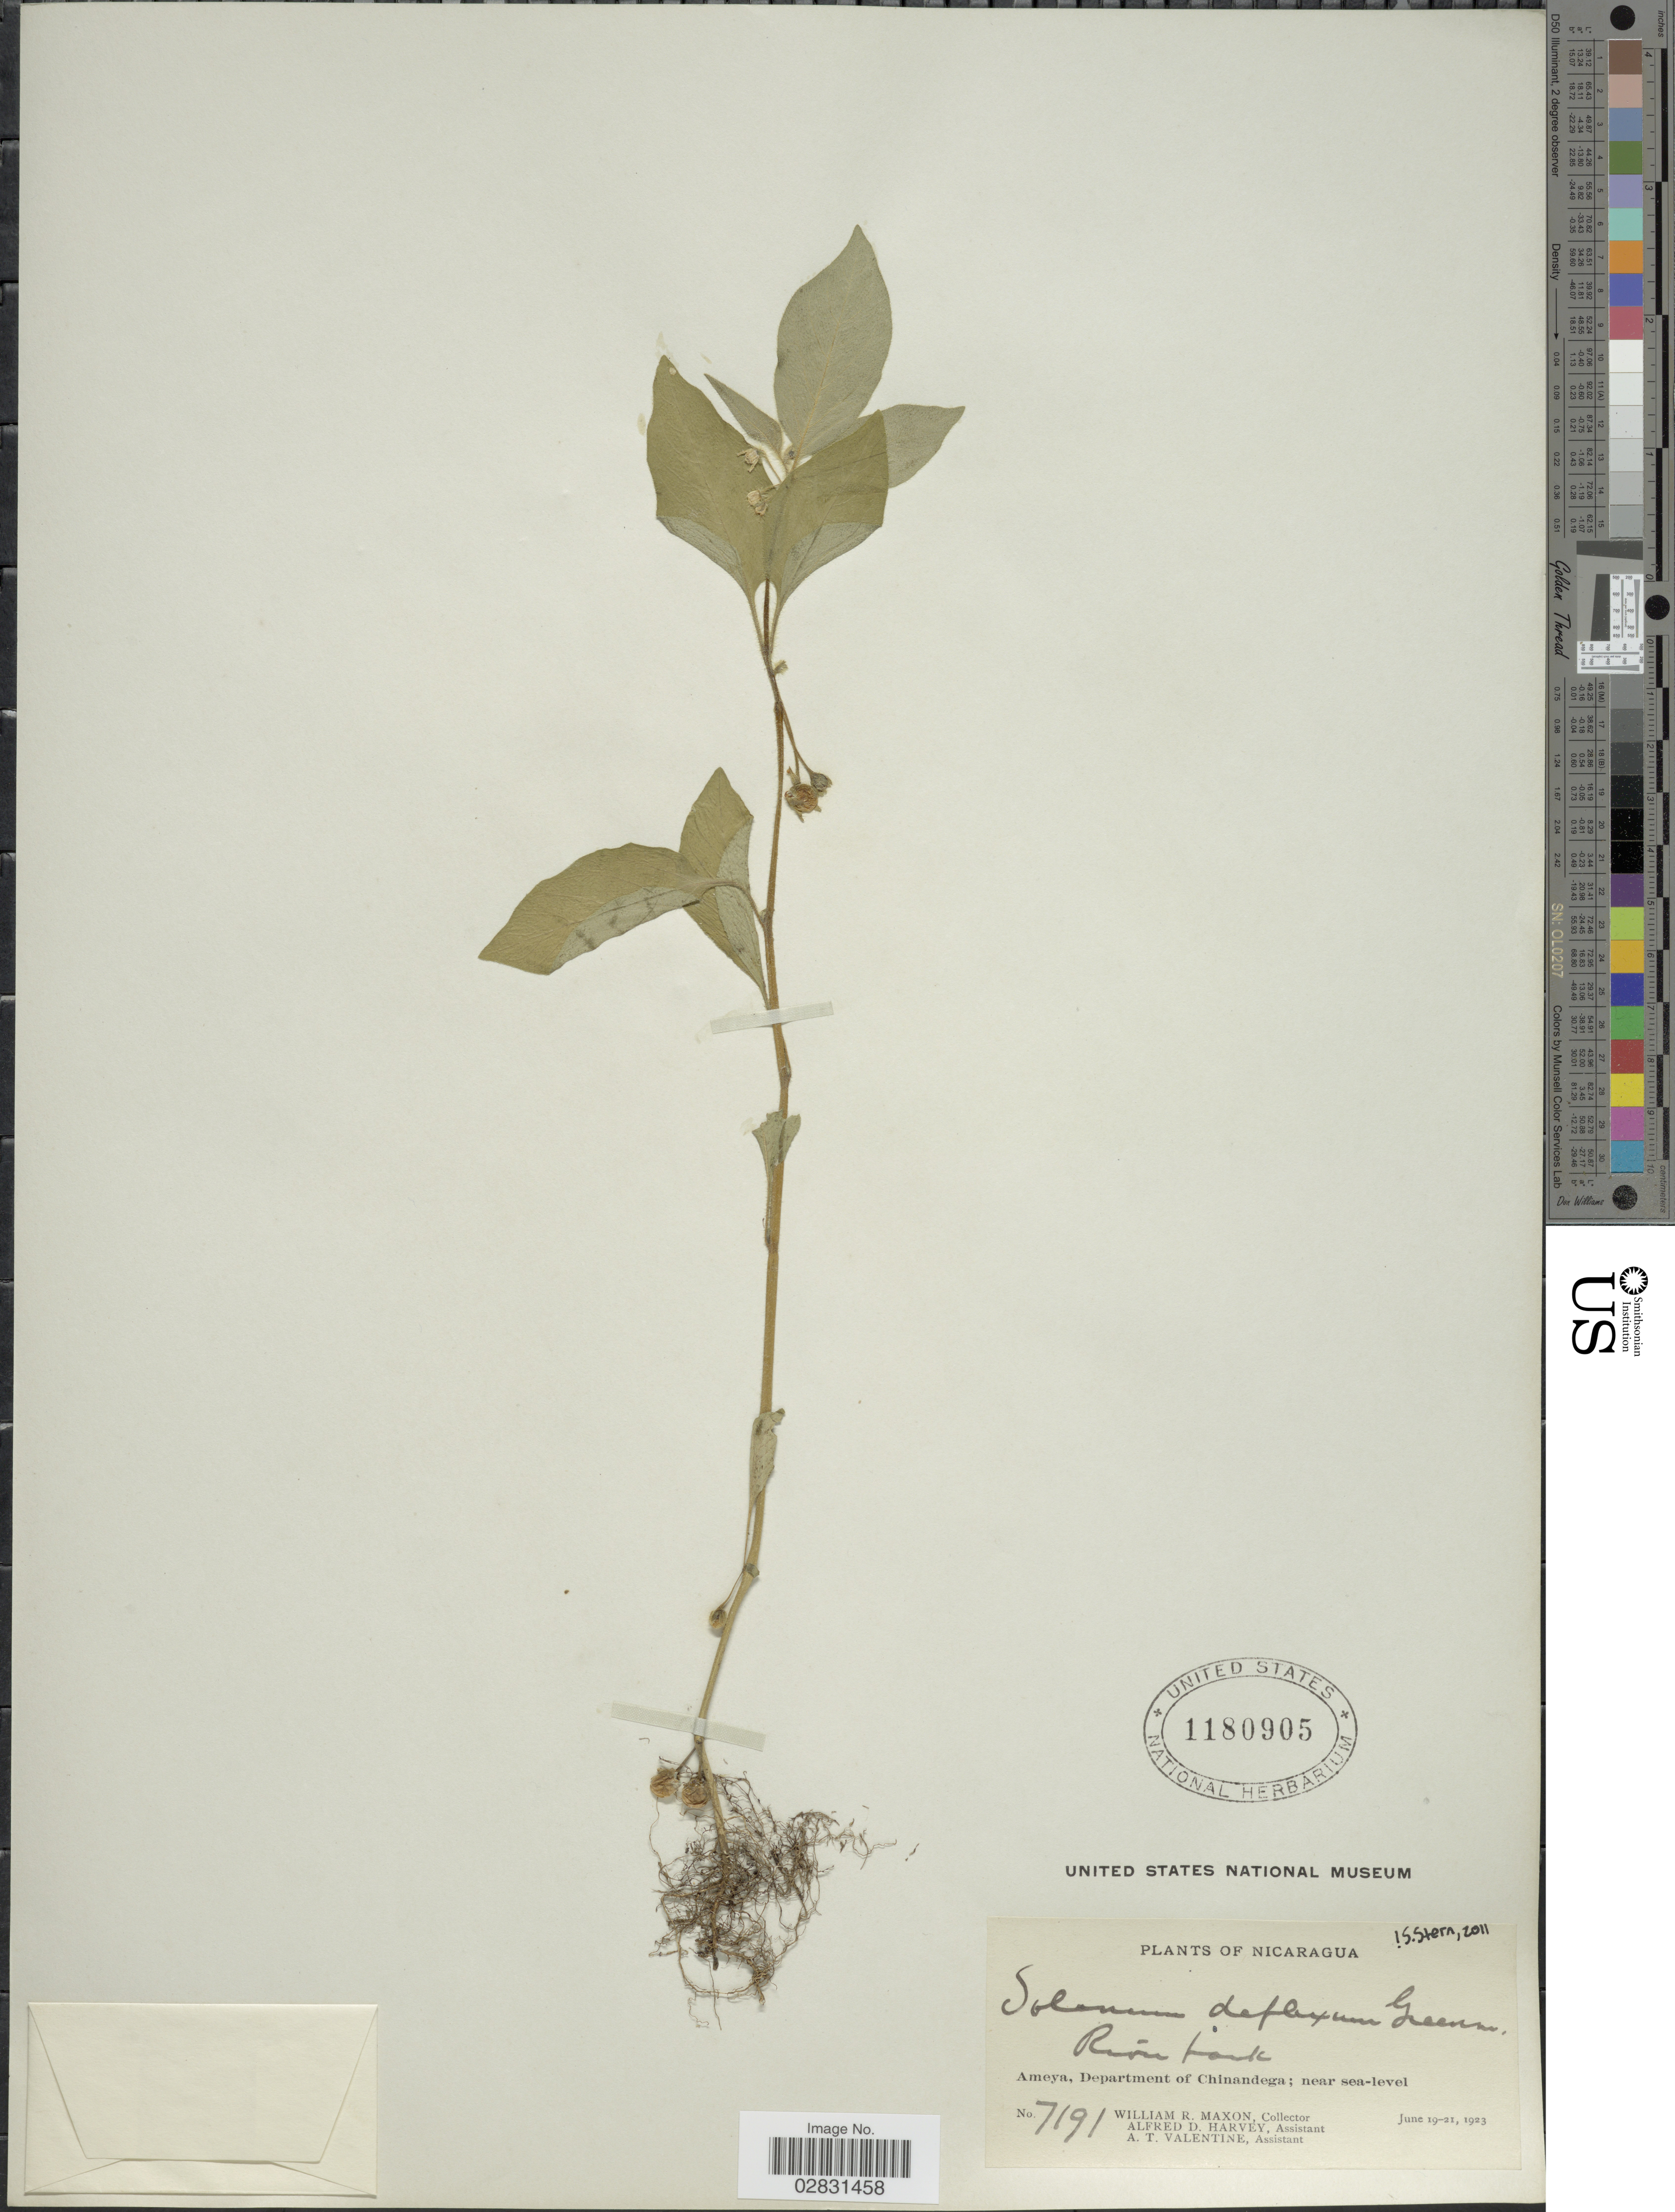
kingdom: Plantae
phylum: Tracheophyta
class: Magnoliopsida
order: Solanales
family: Solanaceae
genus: Solanum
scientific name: Solanum deflexum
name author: Greenm.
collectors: W. R. Maxon, A. D. Harvey & A. Valentine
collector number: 7191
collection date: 1923-06-19/1923-06-21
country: Nicaragua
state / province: Chinandega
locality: Ameya, Department of Chinandega.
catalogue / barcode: US 1180905